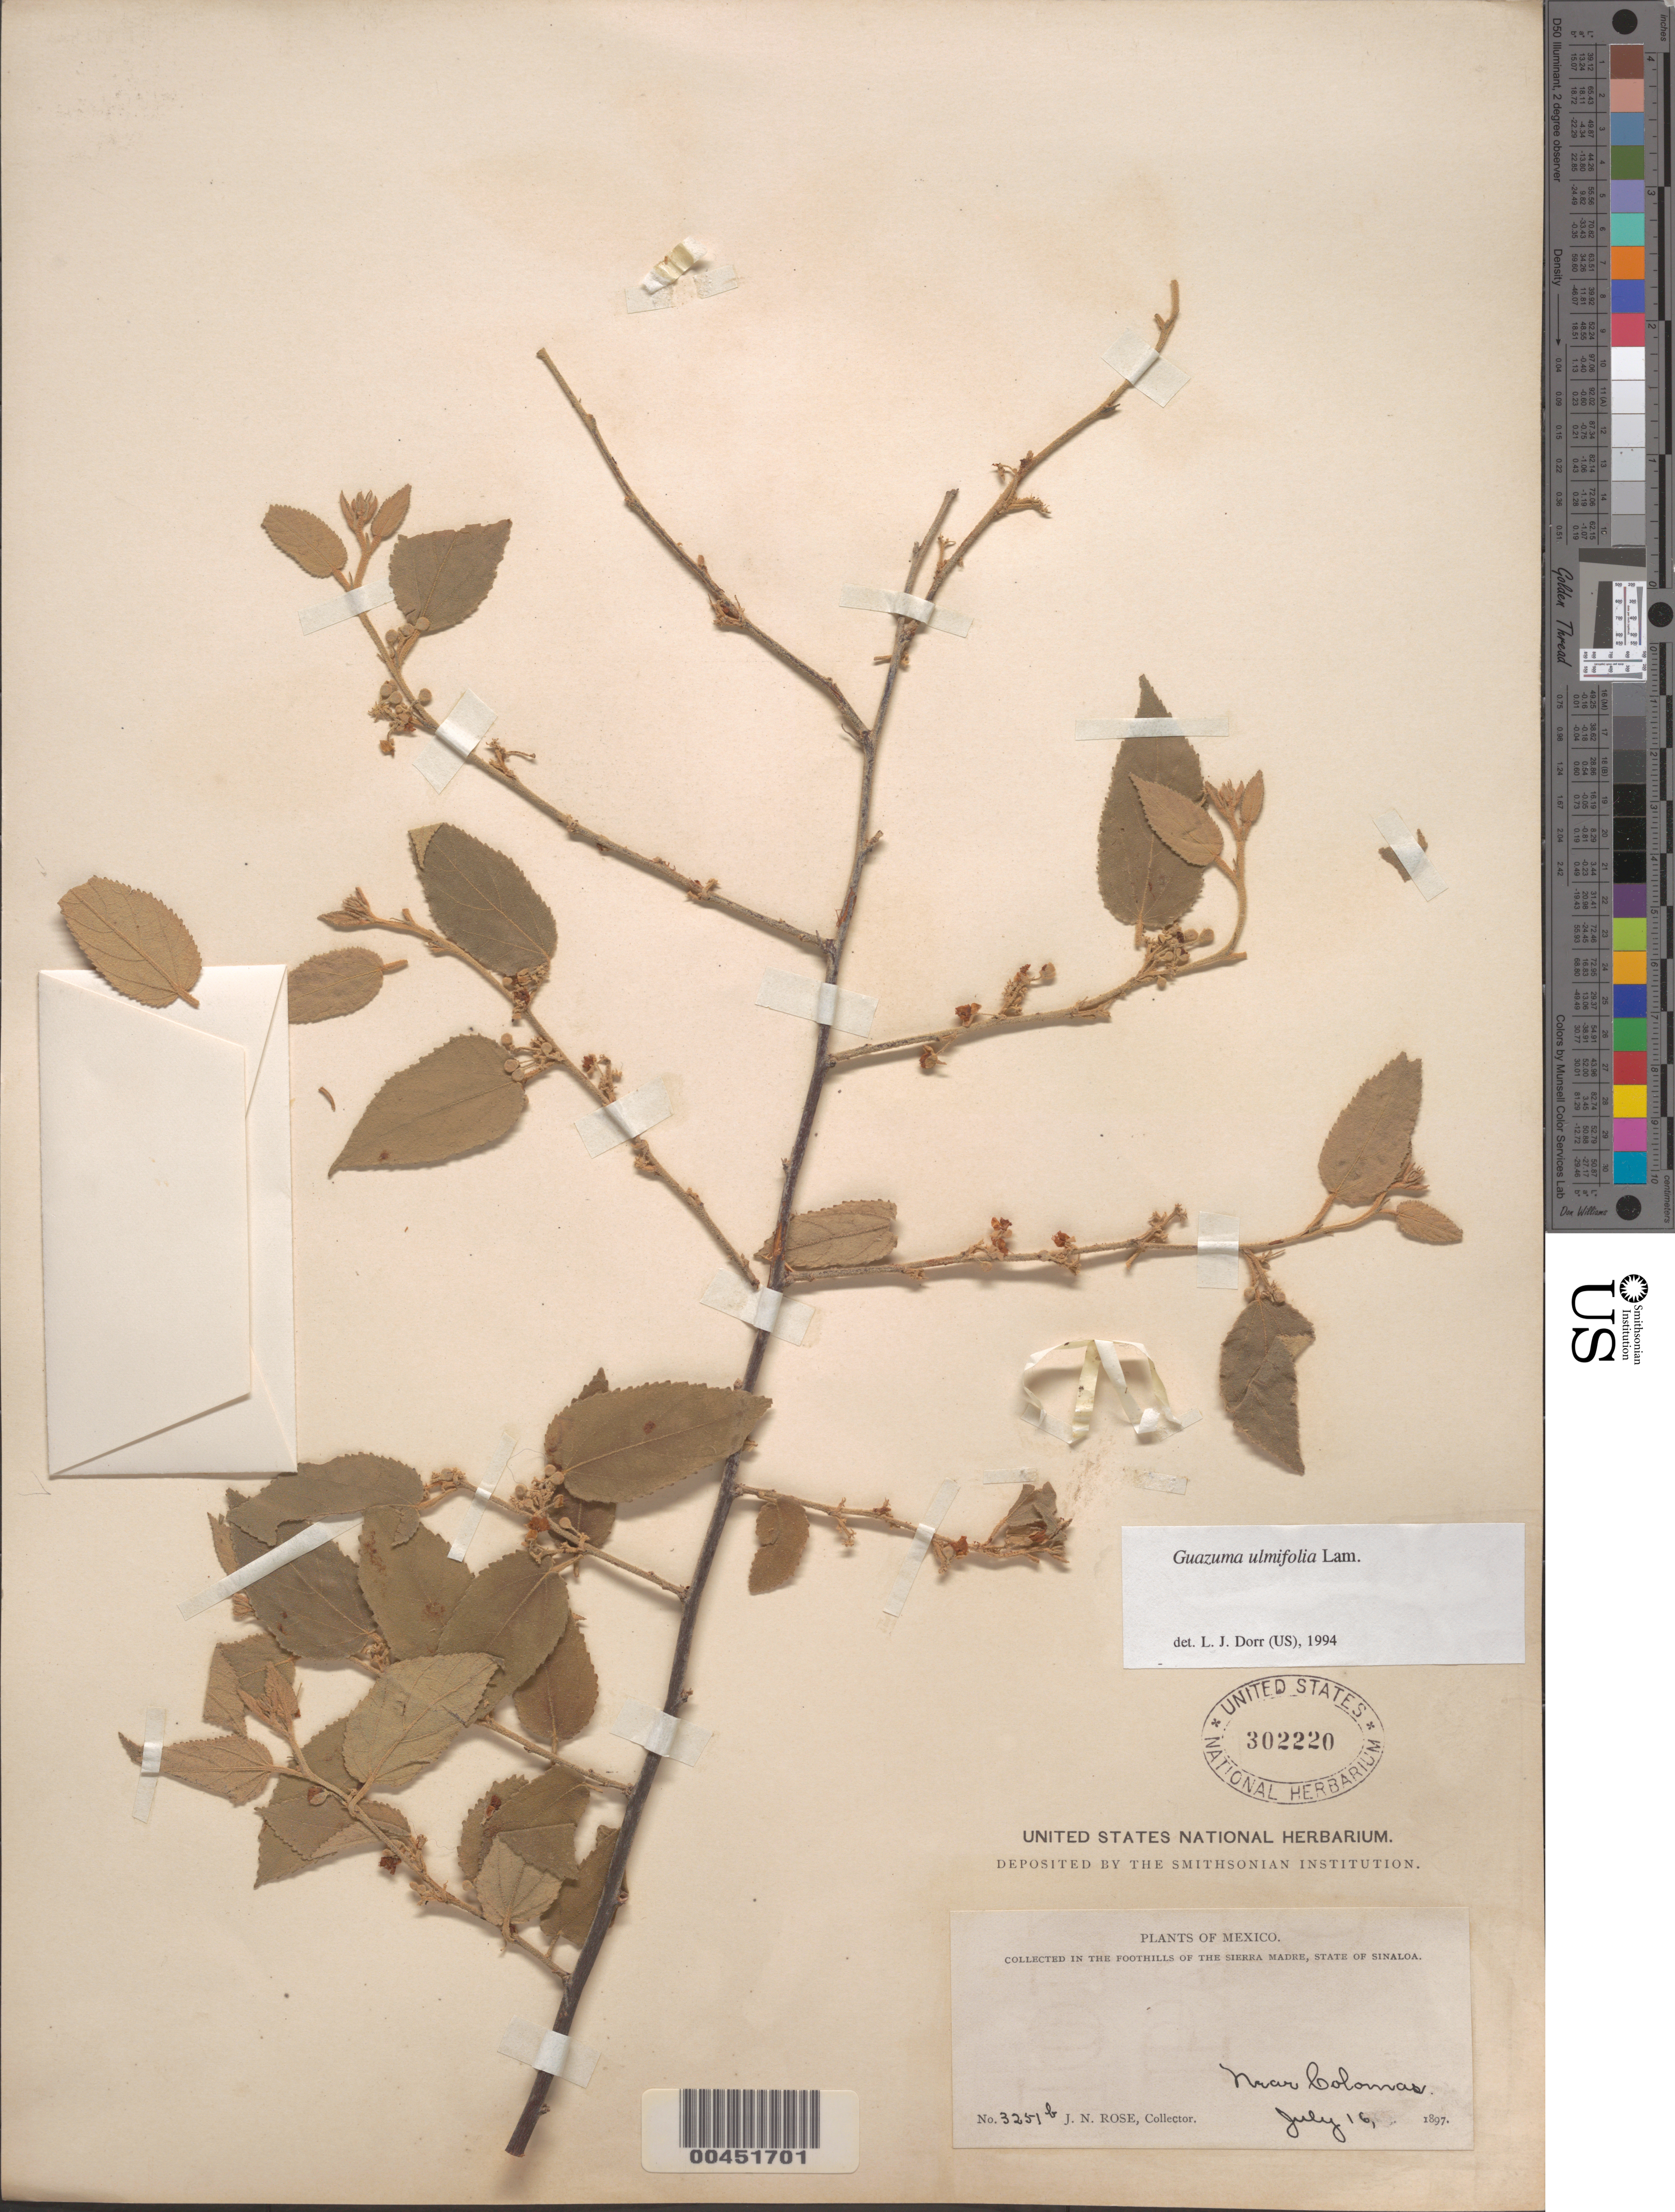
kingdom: Plantae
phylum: Tracheophyta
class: Magnoliopsida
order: Malvales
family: Malvaceae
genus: Guazuma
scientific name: Guazuma ulmifolia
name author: Lam.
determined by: Dorr, L. J., (BOT), Smithsonian Institution - National Museum of Natural History (UNITED STATES)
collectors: J. N. Rose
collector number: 3251b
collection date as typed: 16 Jul 1897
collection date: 1897-07-16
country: Mexico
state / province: Sinaloa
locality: Near Colomas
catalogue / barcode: US 302220